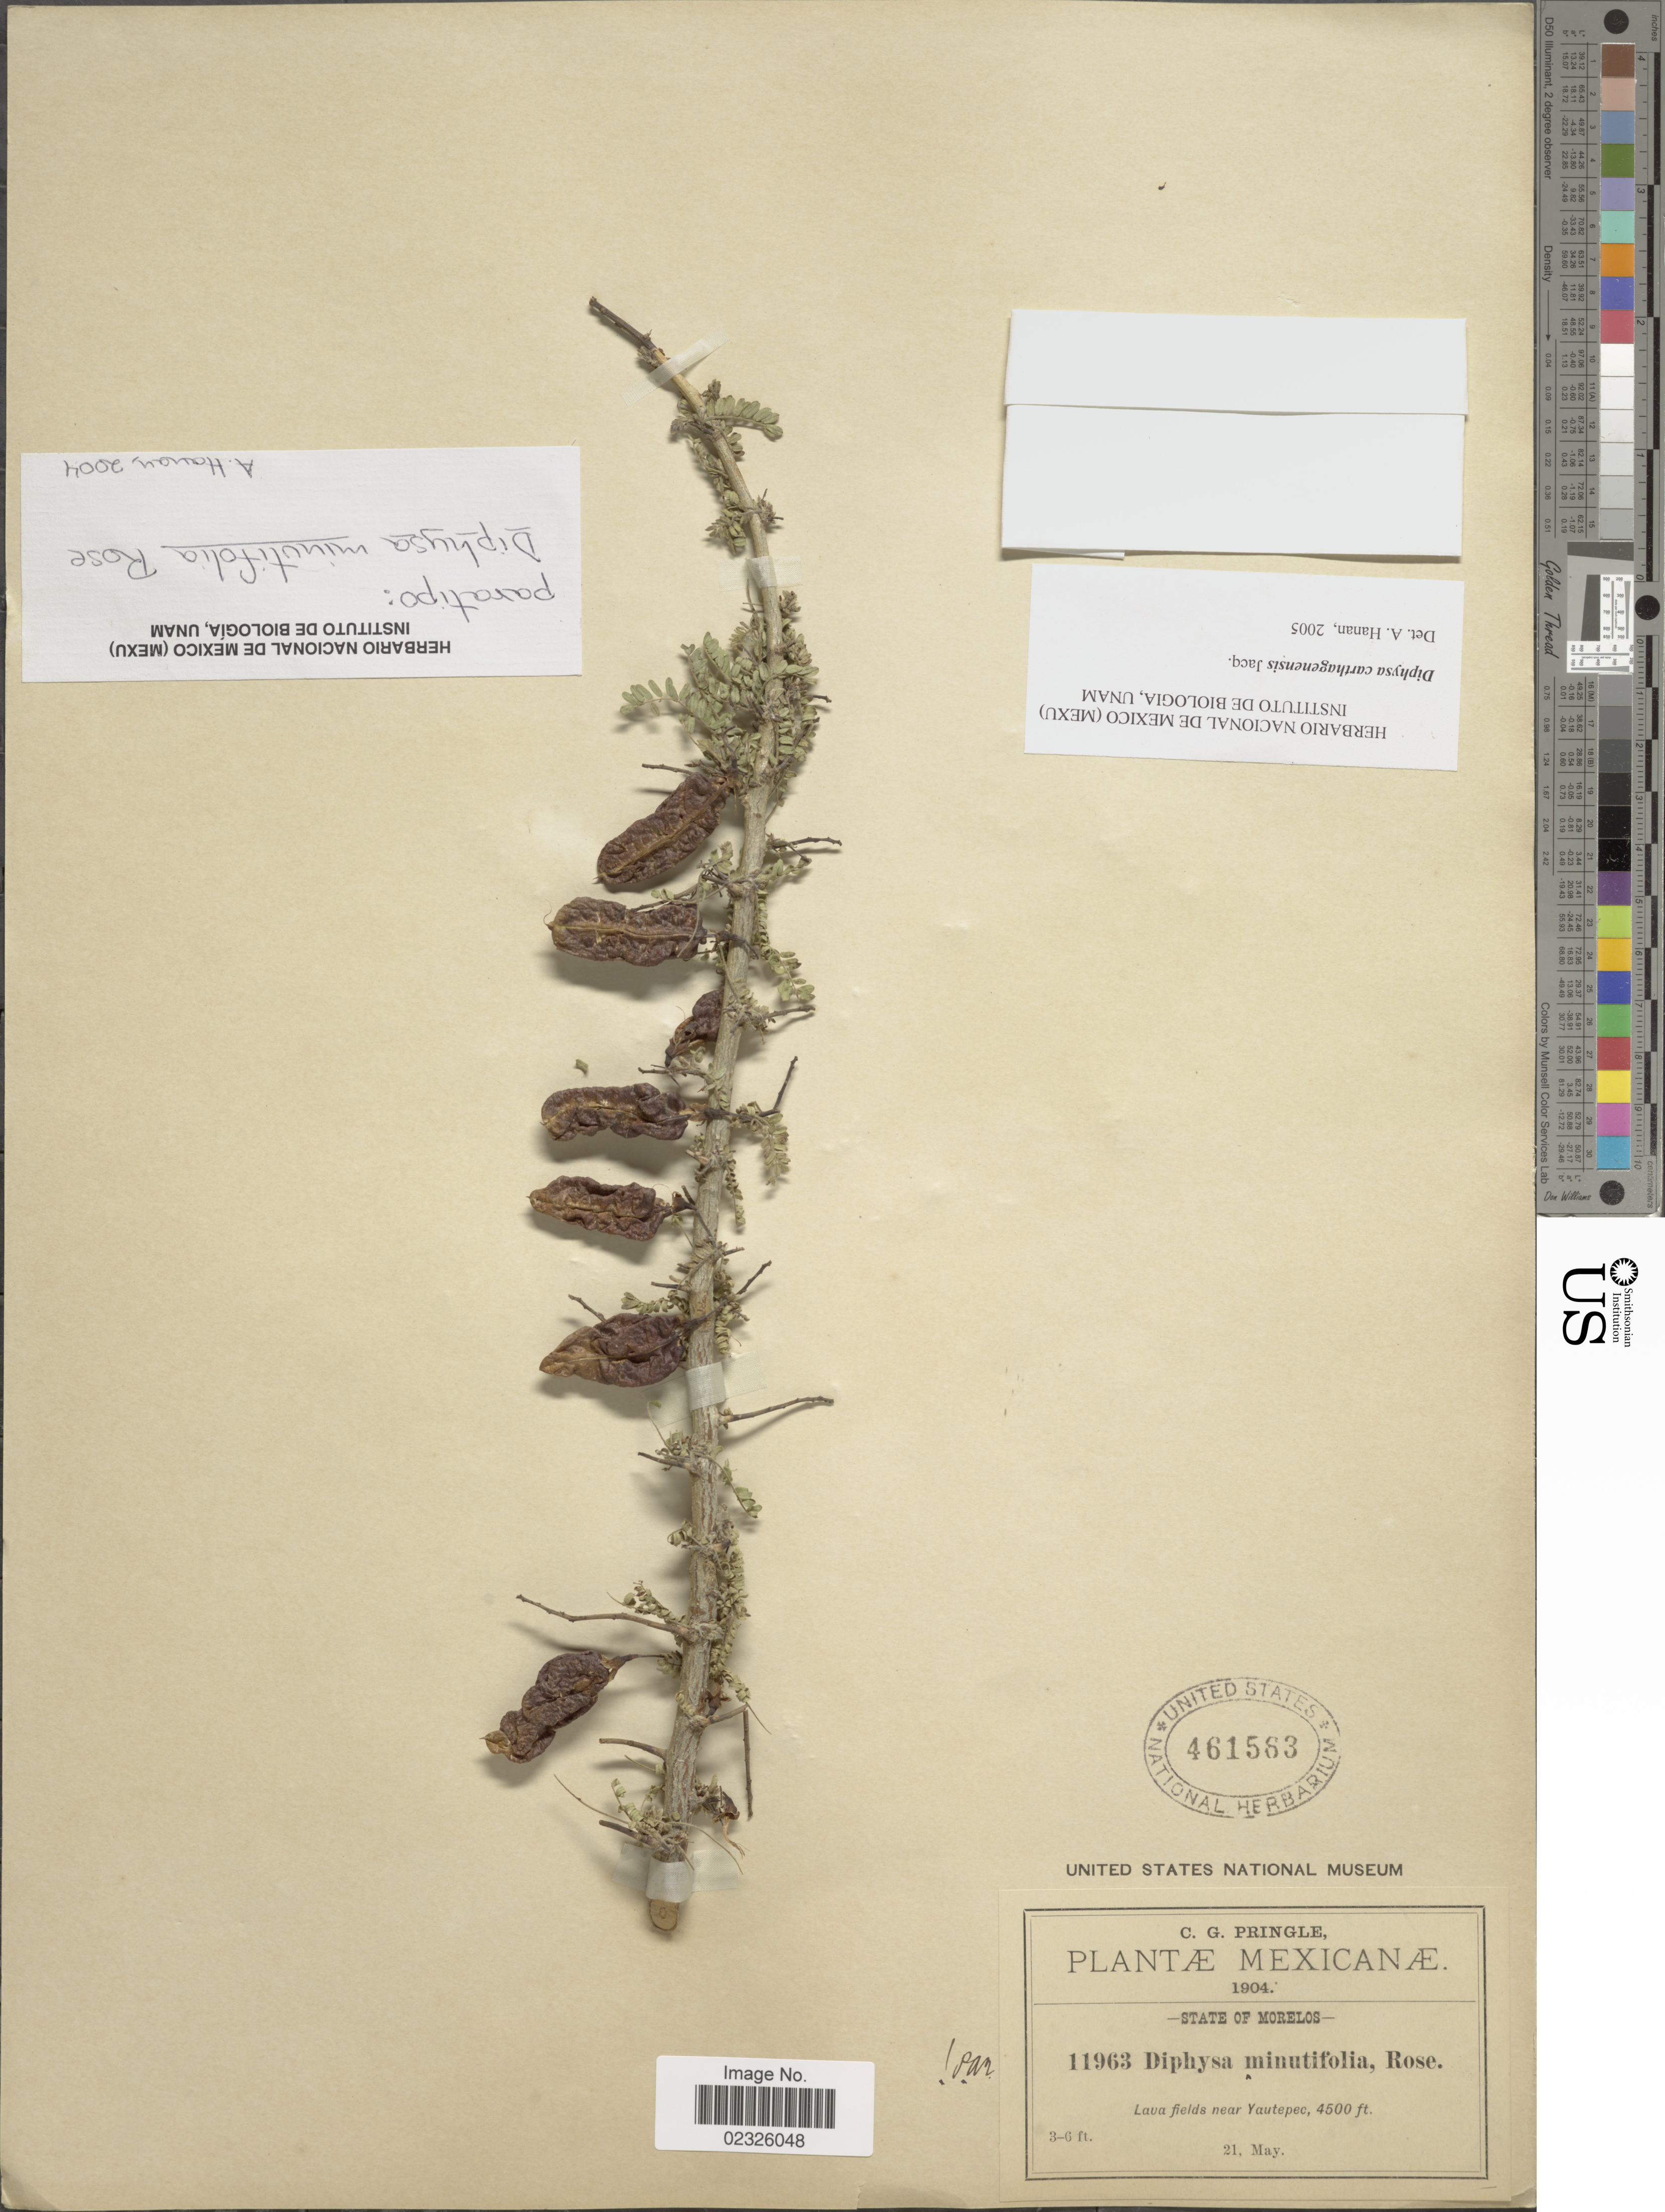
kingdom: Plantae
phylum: Tracheophyta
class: Magnoliopsida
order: Fabales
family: Fabaceae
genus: Diphysa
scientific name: Diphysa carthagenensis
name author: Jacq.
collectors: C. G. Pringle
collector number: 11963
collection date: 1904-05-21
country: Mexico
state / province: Morelos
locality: Lava fields near Yautepec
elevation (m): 1372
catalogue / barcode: US 461563